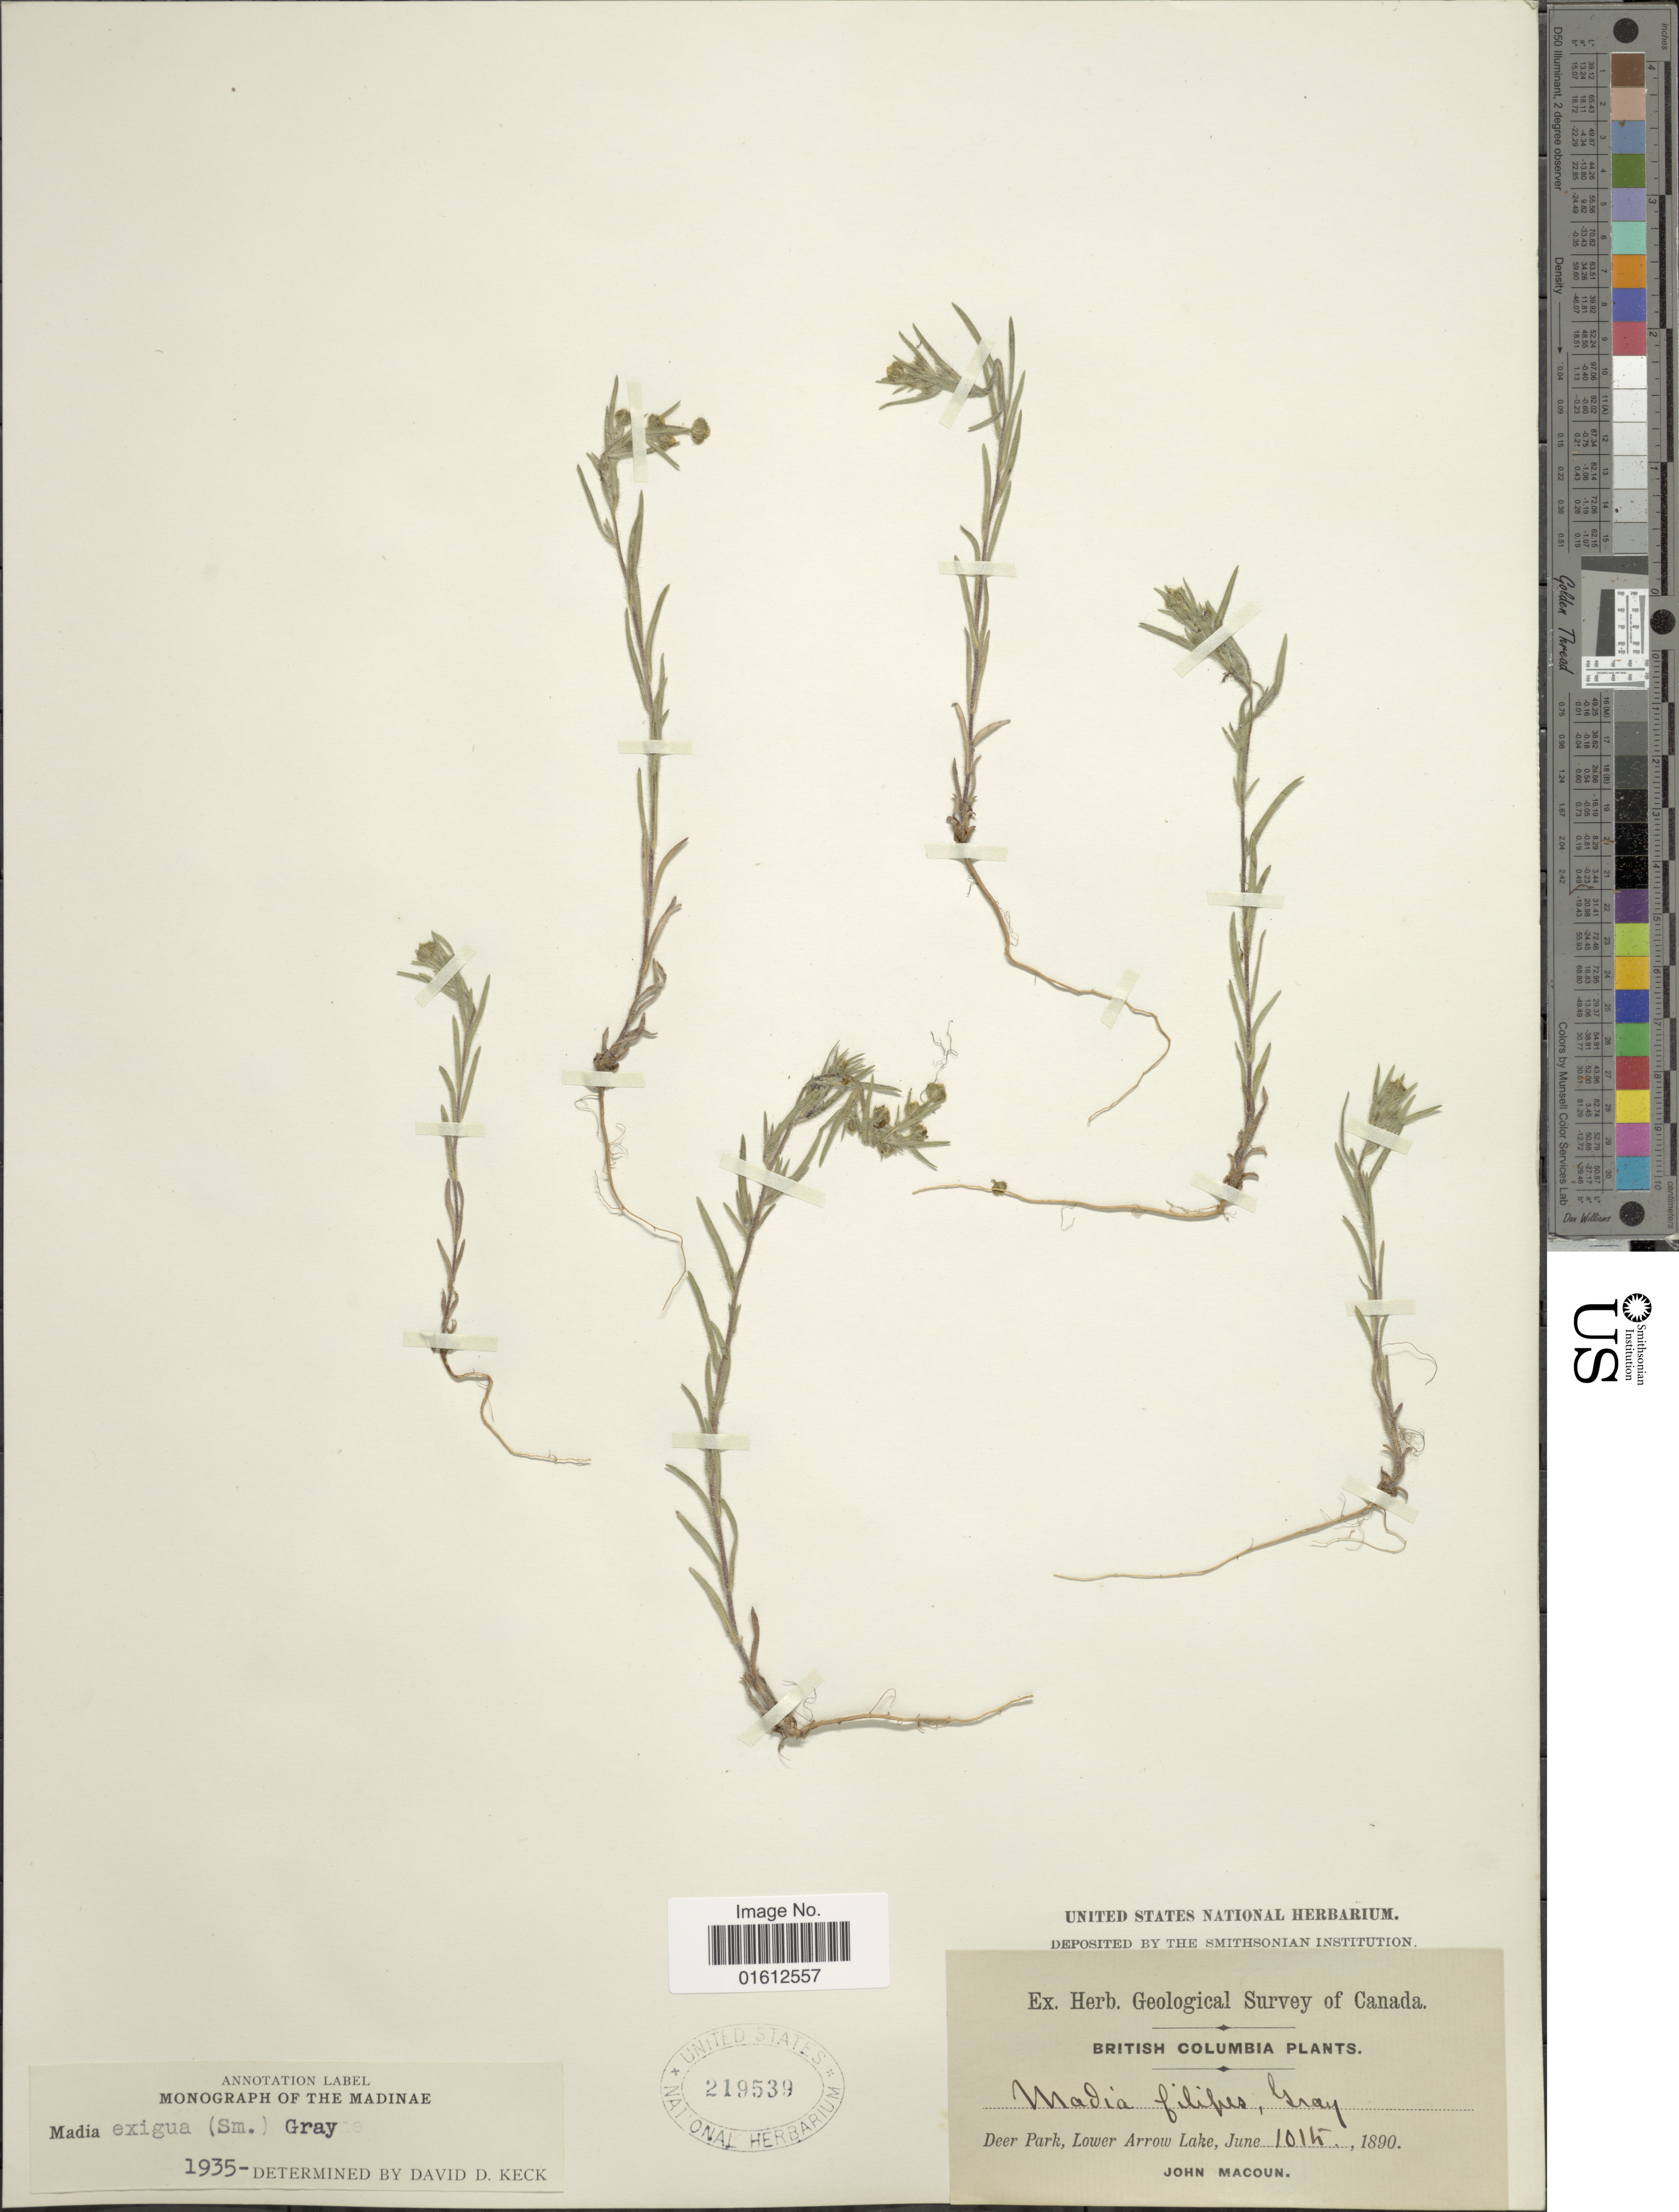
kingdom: Plantae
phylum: Tracheophyta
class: Magnoliopsida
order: Asterales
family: Asteraceae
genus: Madia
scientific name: Madia exigua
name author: (Sm.) A. Gray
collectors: J. Macoun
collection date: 1890-06-10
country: Canada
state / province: British Columbia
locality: Deer Park, Lower Arrow Lake.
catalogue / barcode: US 219539